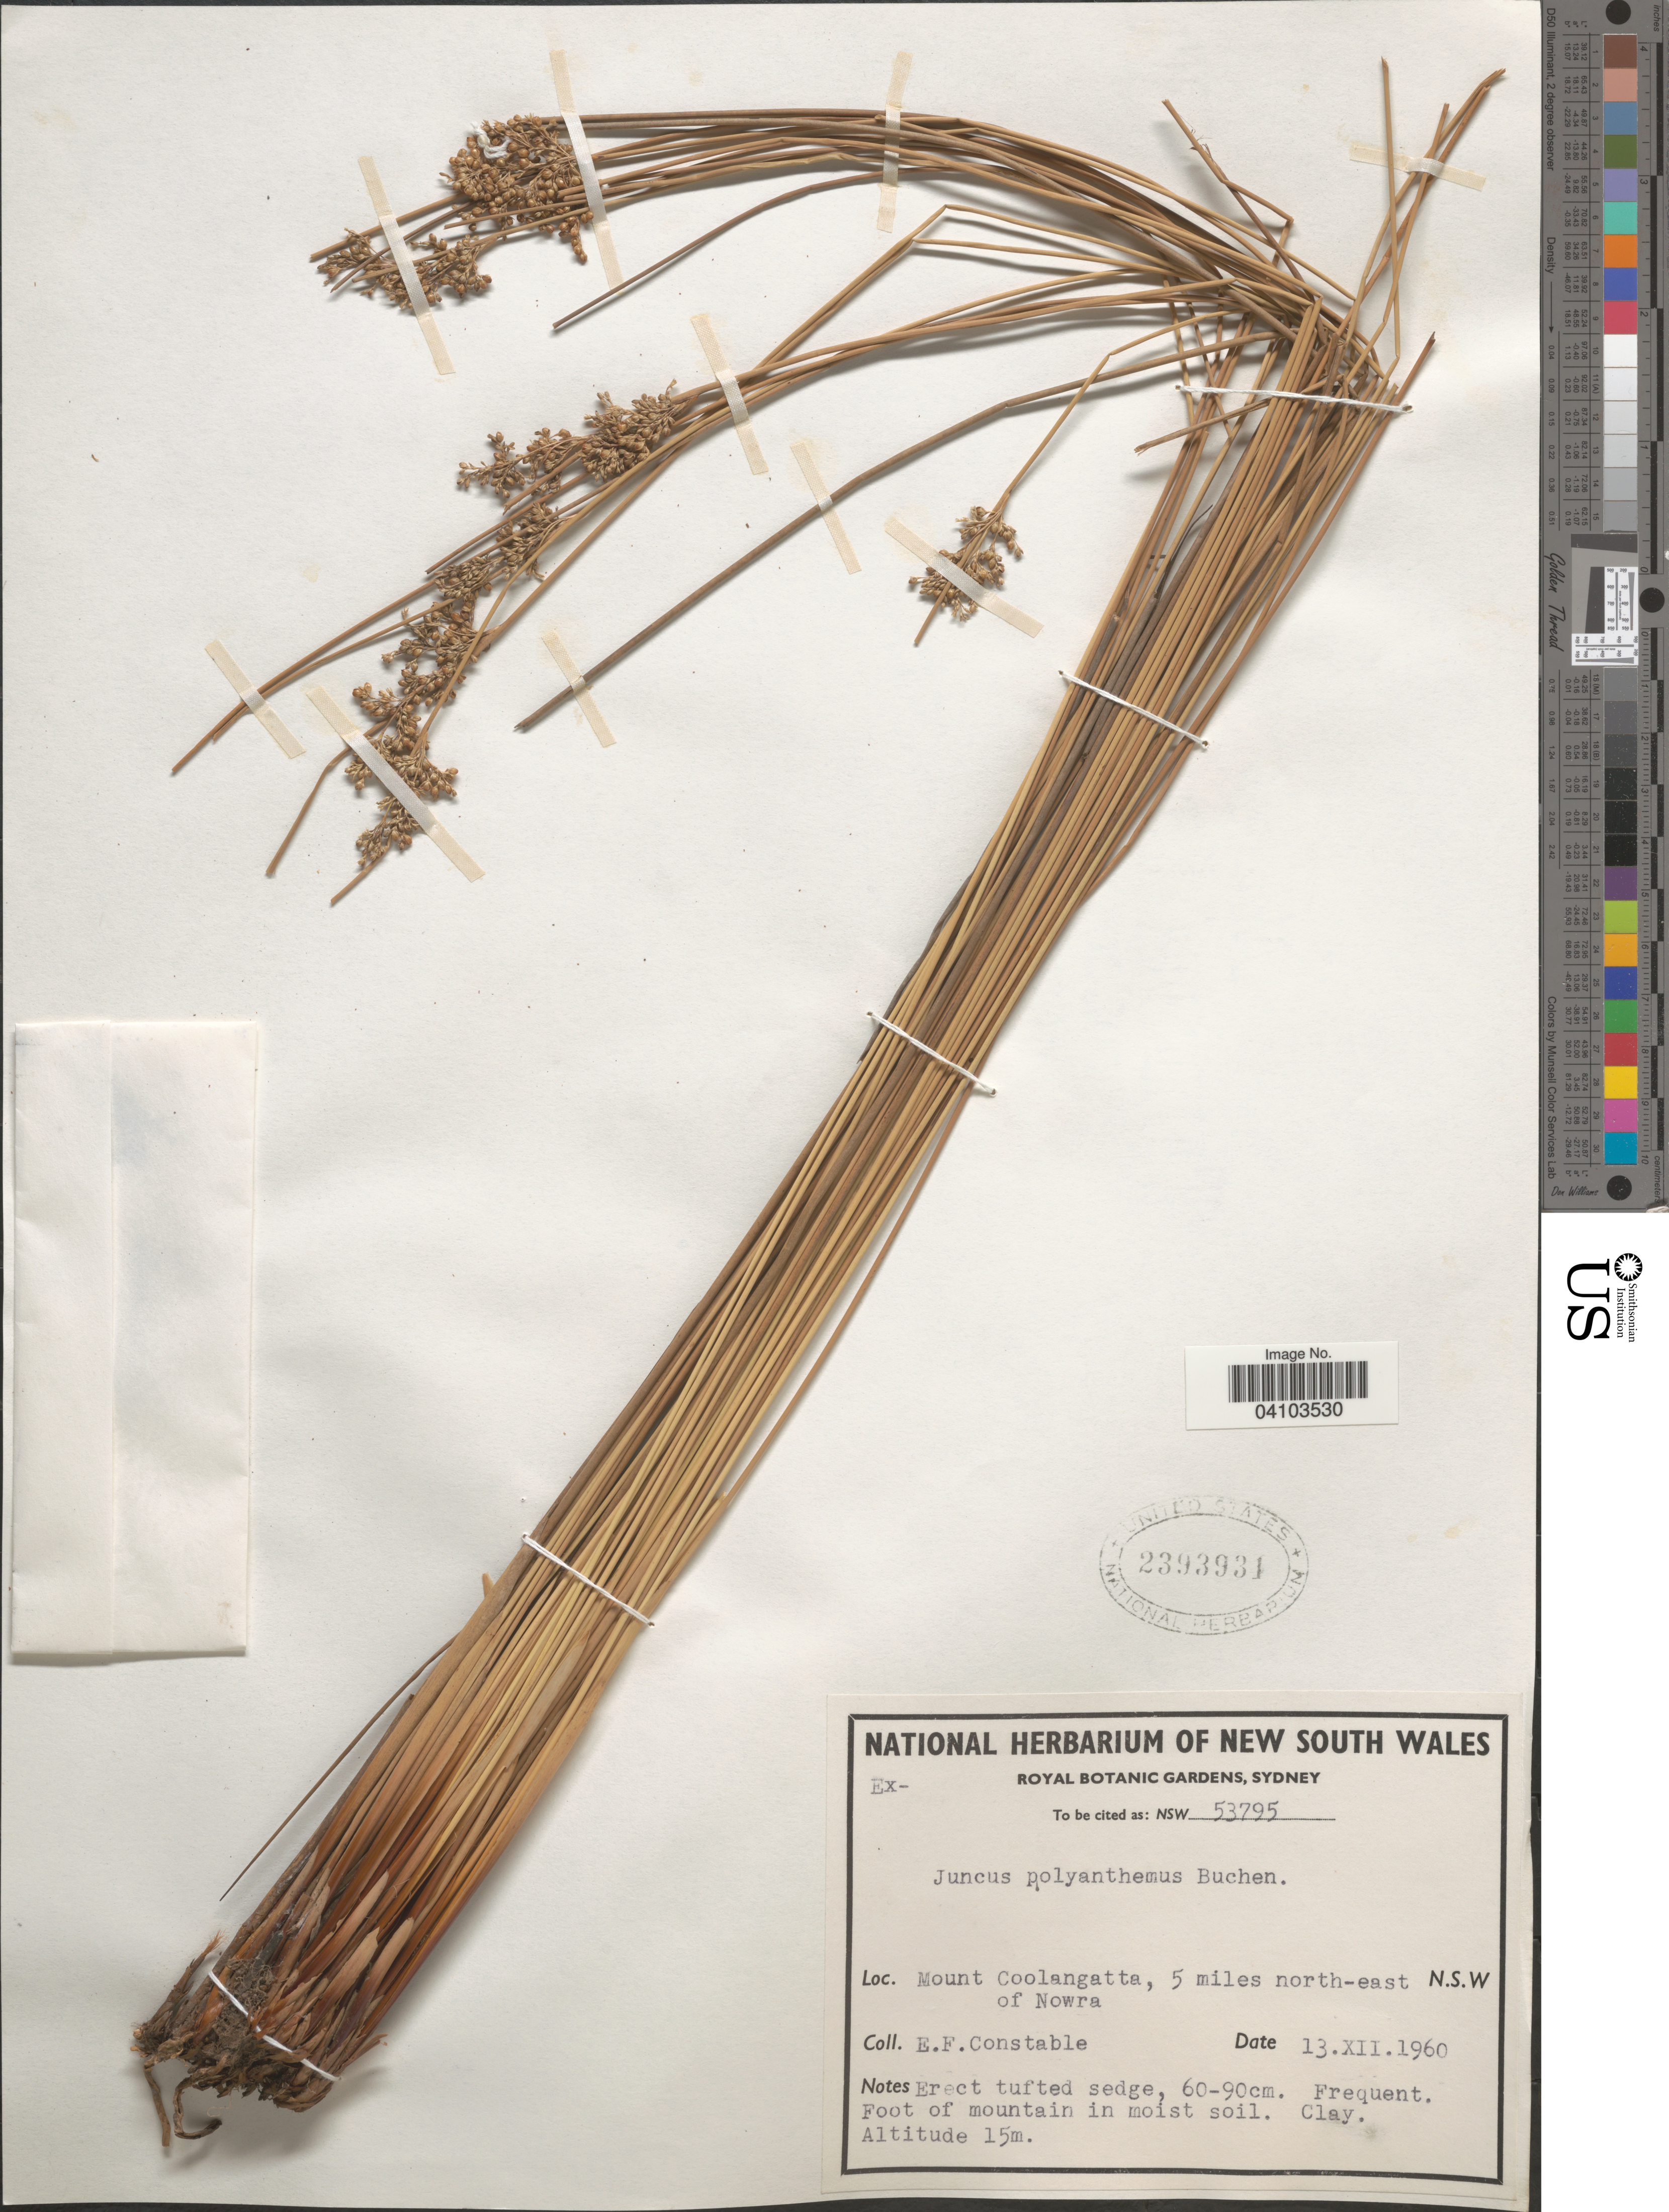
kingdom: Plantae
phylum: Tracheophyta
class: Liliopsida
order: Poales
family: Juncaceae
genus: Juncus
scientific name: Juncus polyanthemos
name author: Buchenau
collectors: E. F. Constable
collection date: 1960-12-13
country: Australia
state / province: New South Wales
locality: Mount Coolangatta, 5 miles north-east of Nowra.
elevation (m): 15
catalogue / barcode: US 2393931